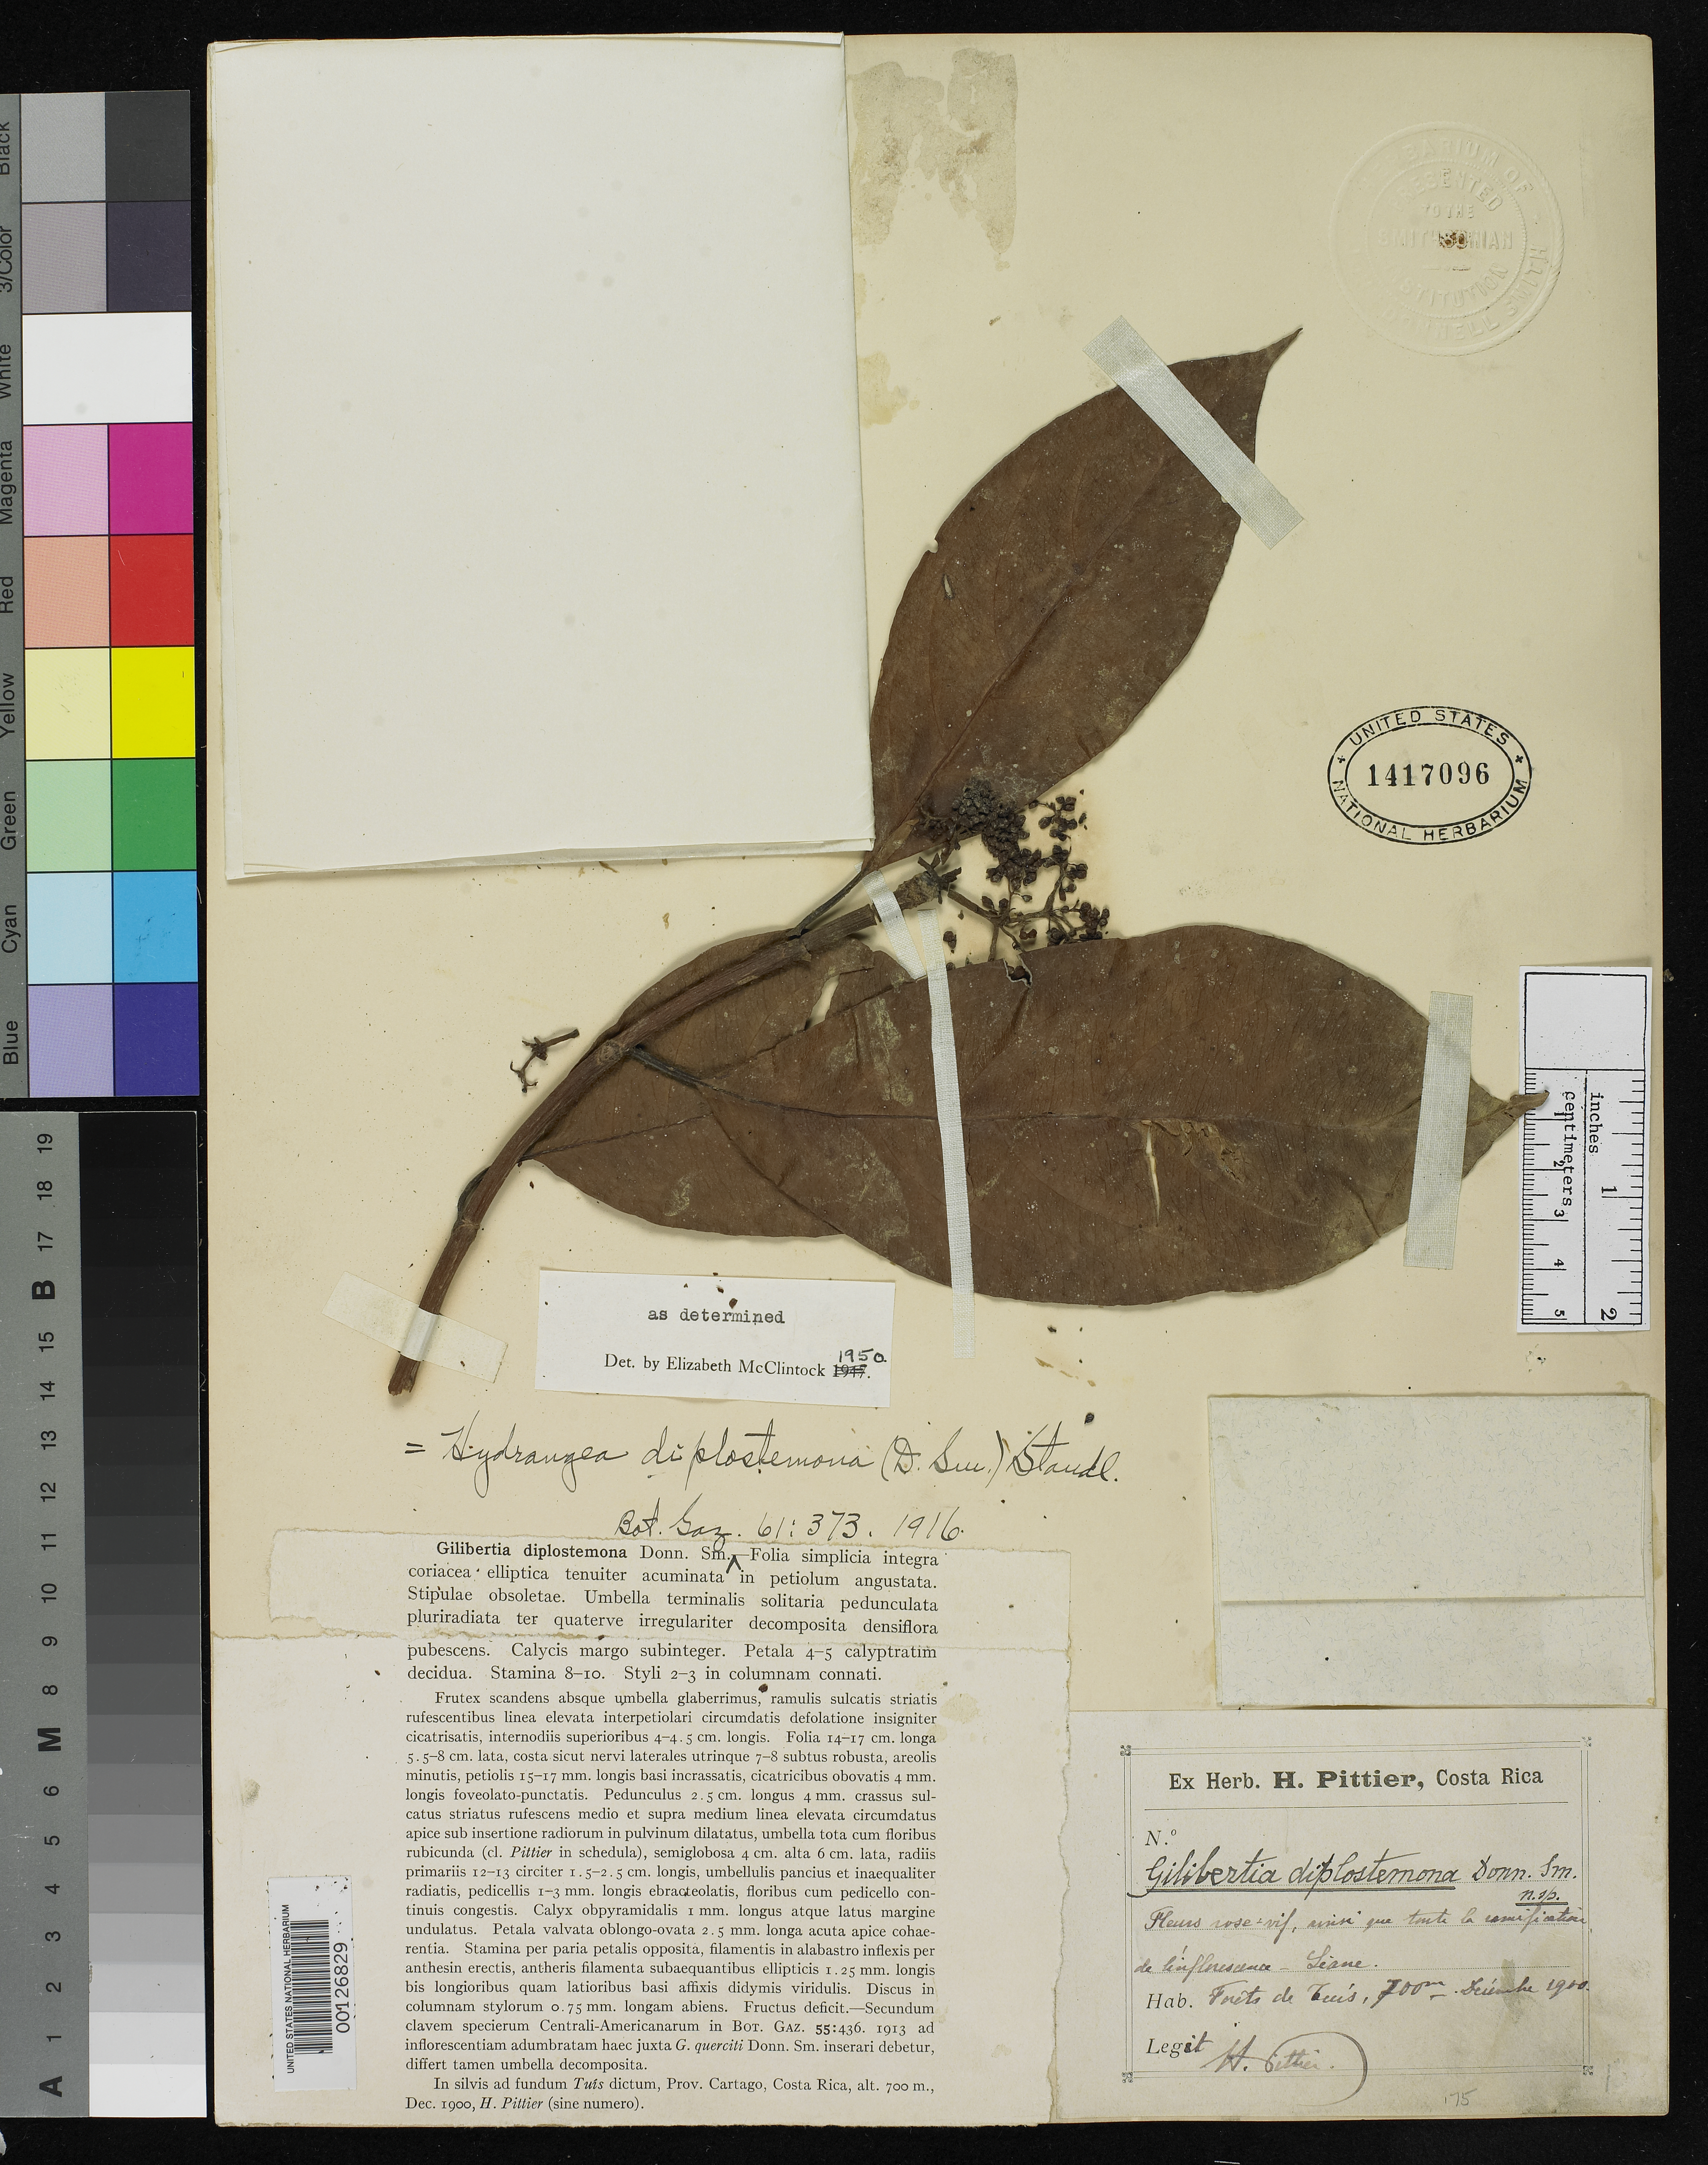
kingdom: Plantae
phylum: Tracheophyta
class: Magnoliopsida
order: Apiales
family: Araliaceae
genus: Gilibertia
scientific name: Gilibertia diplostemona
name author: Donn. Sm.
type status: Holotype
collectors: H. F. Pittier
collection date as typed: Dec 1900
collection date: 1900-12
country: Costa Rica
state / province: Cartago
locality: Forests de Tuis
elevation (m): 700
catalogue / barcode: US 1417096